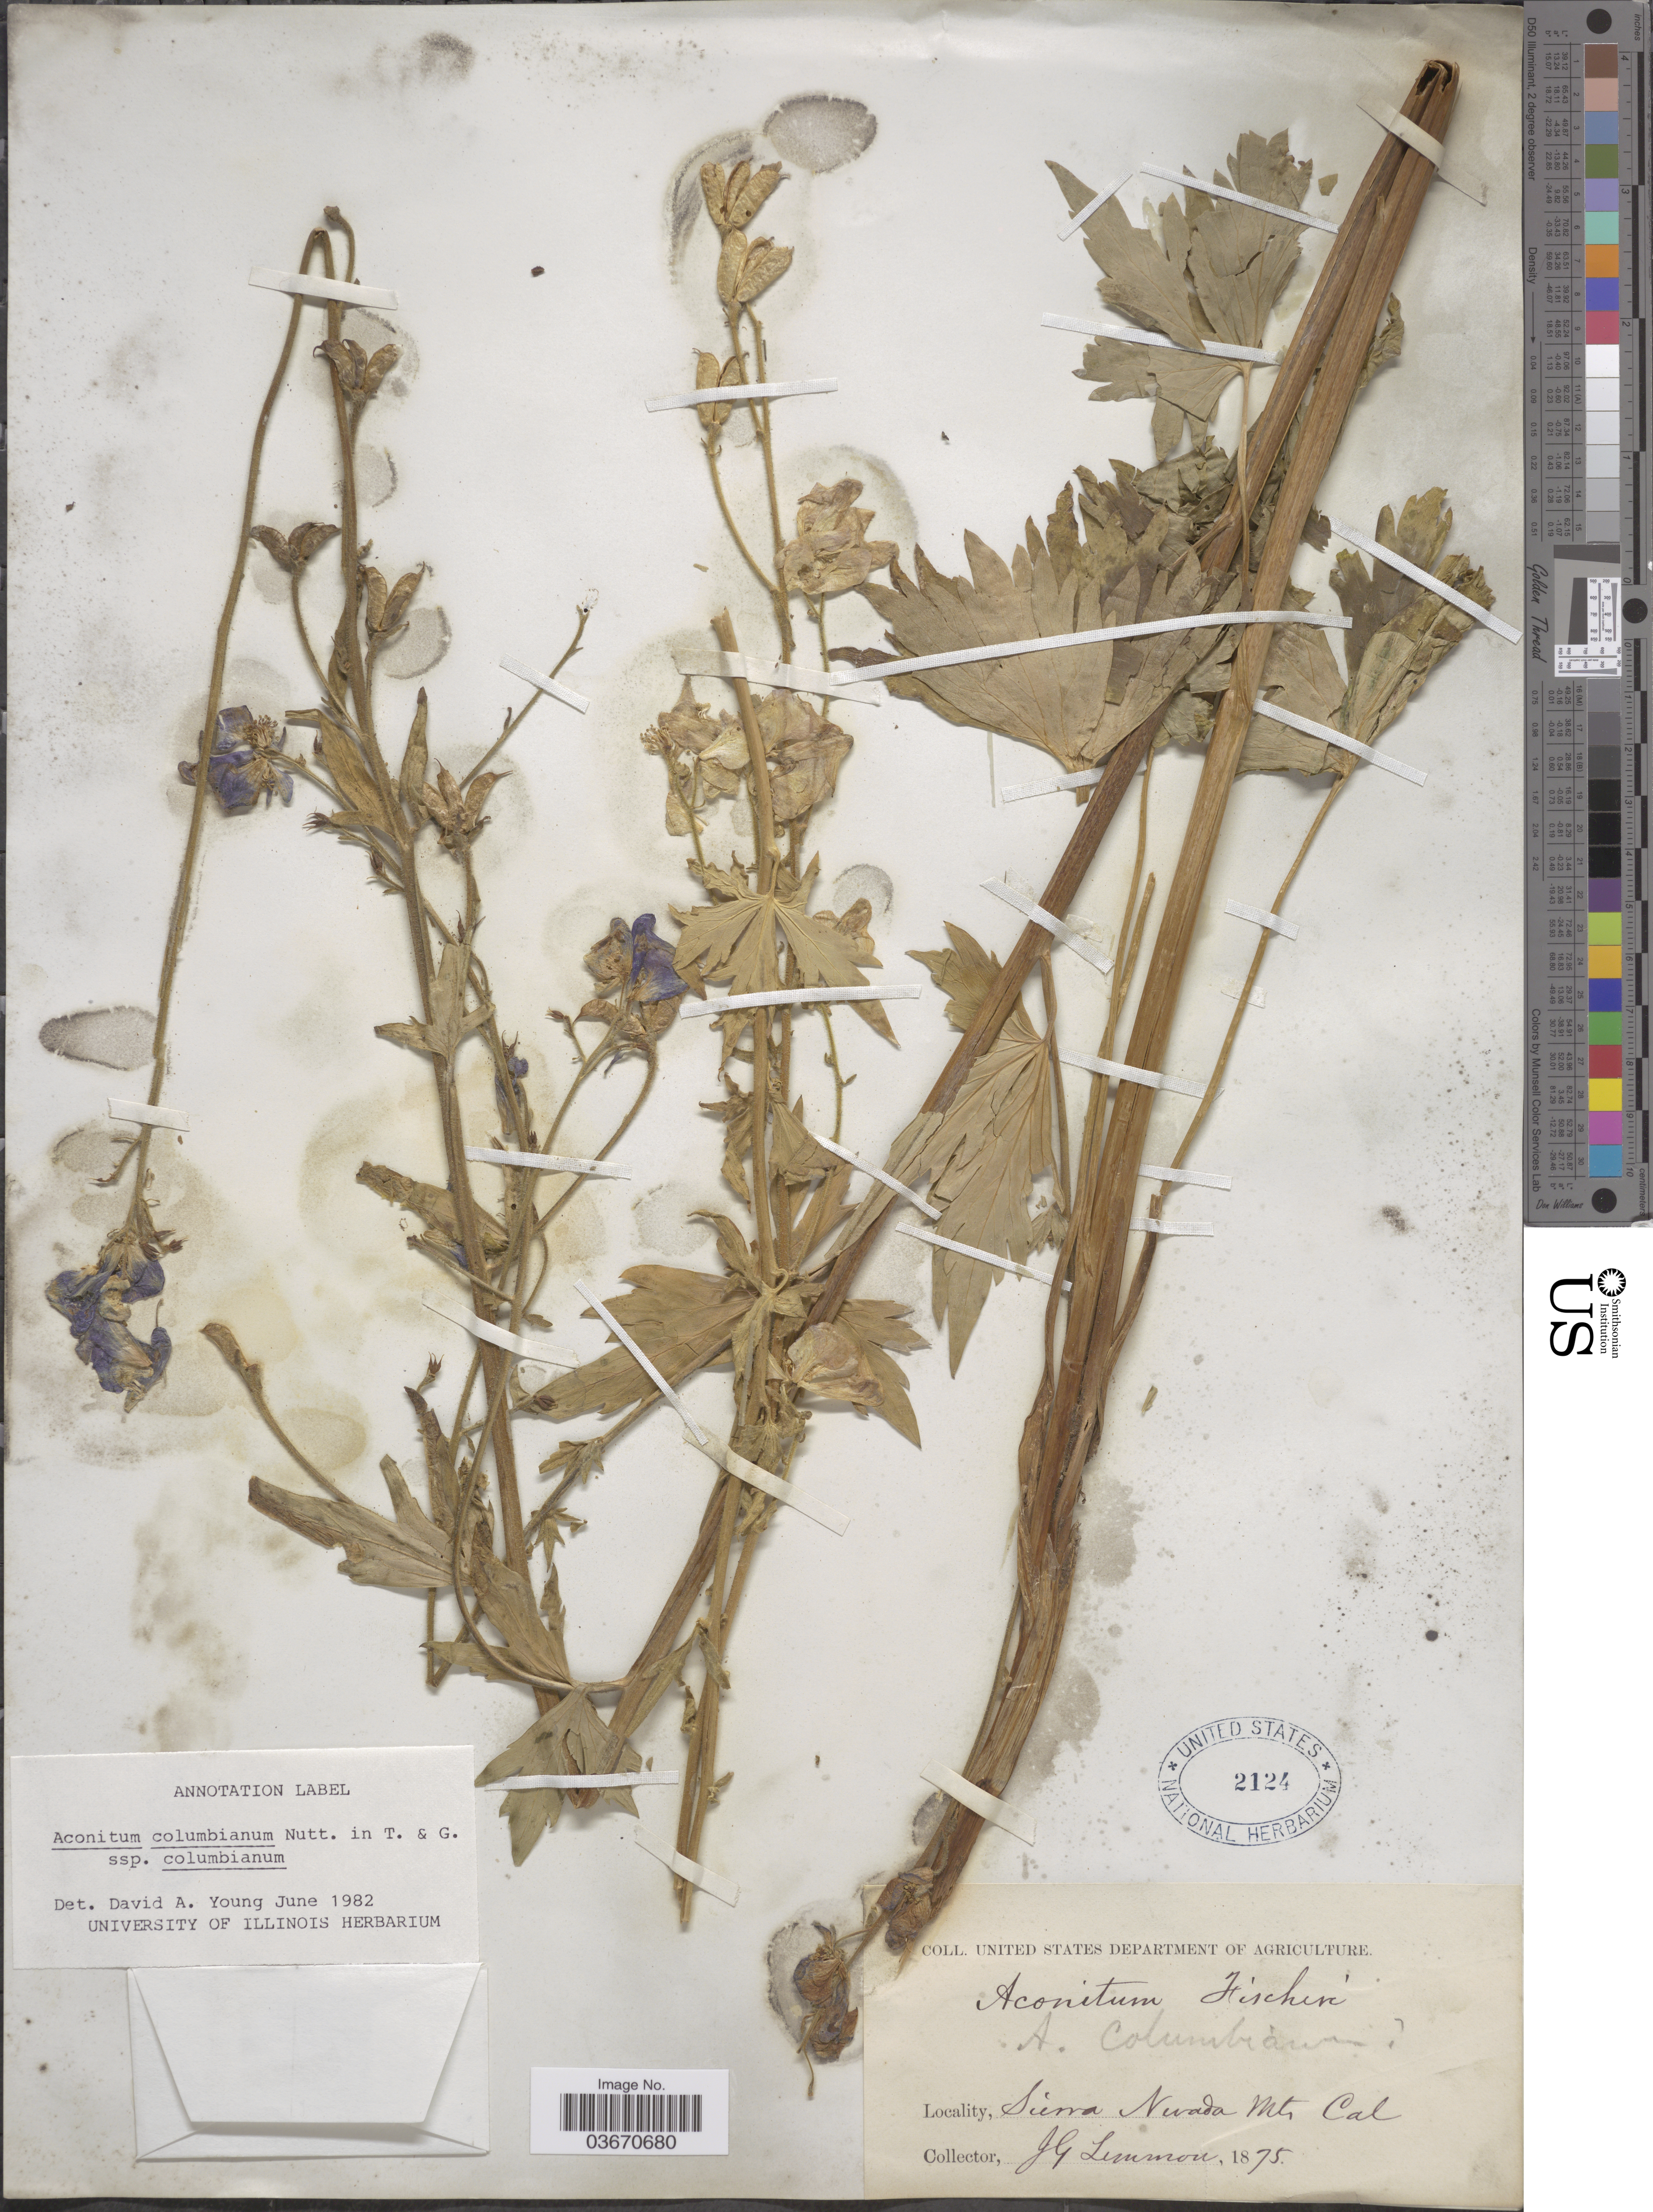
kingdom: Plantae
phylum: Tracheophyta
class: Magnoliopsida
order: Ranunculales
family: Ranunculaceae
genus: Aconitum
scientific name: Aconitum columbianum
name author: Nutt.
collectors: J. Lemmon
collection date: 1875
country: United States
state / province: California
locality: Sierra Nevada Mts.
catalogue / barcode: US 2124